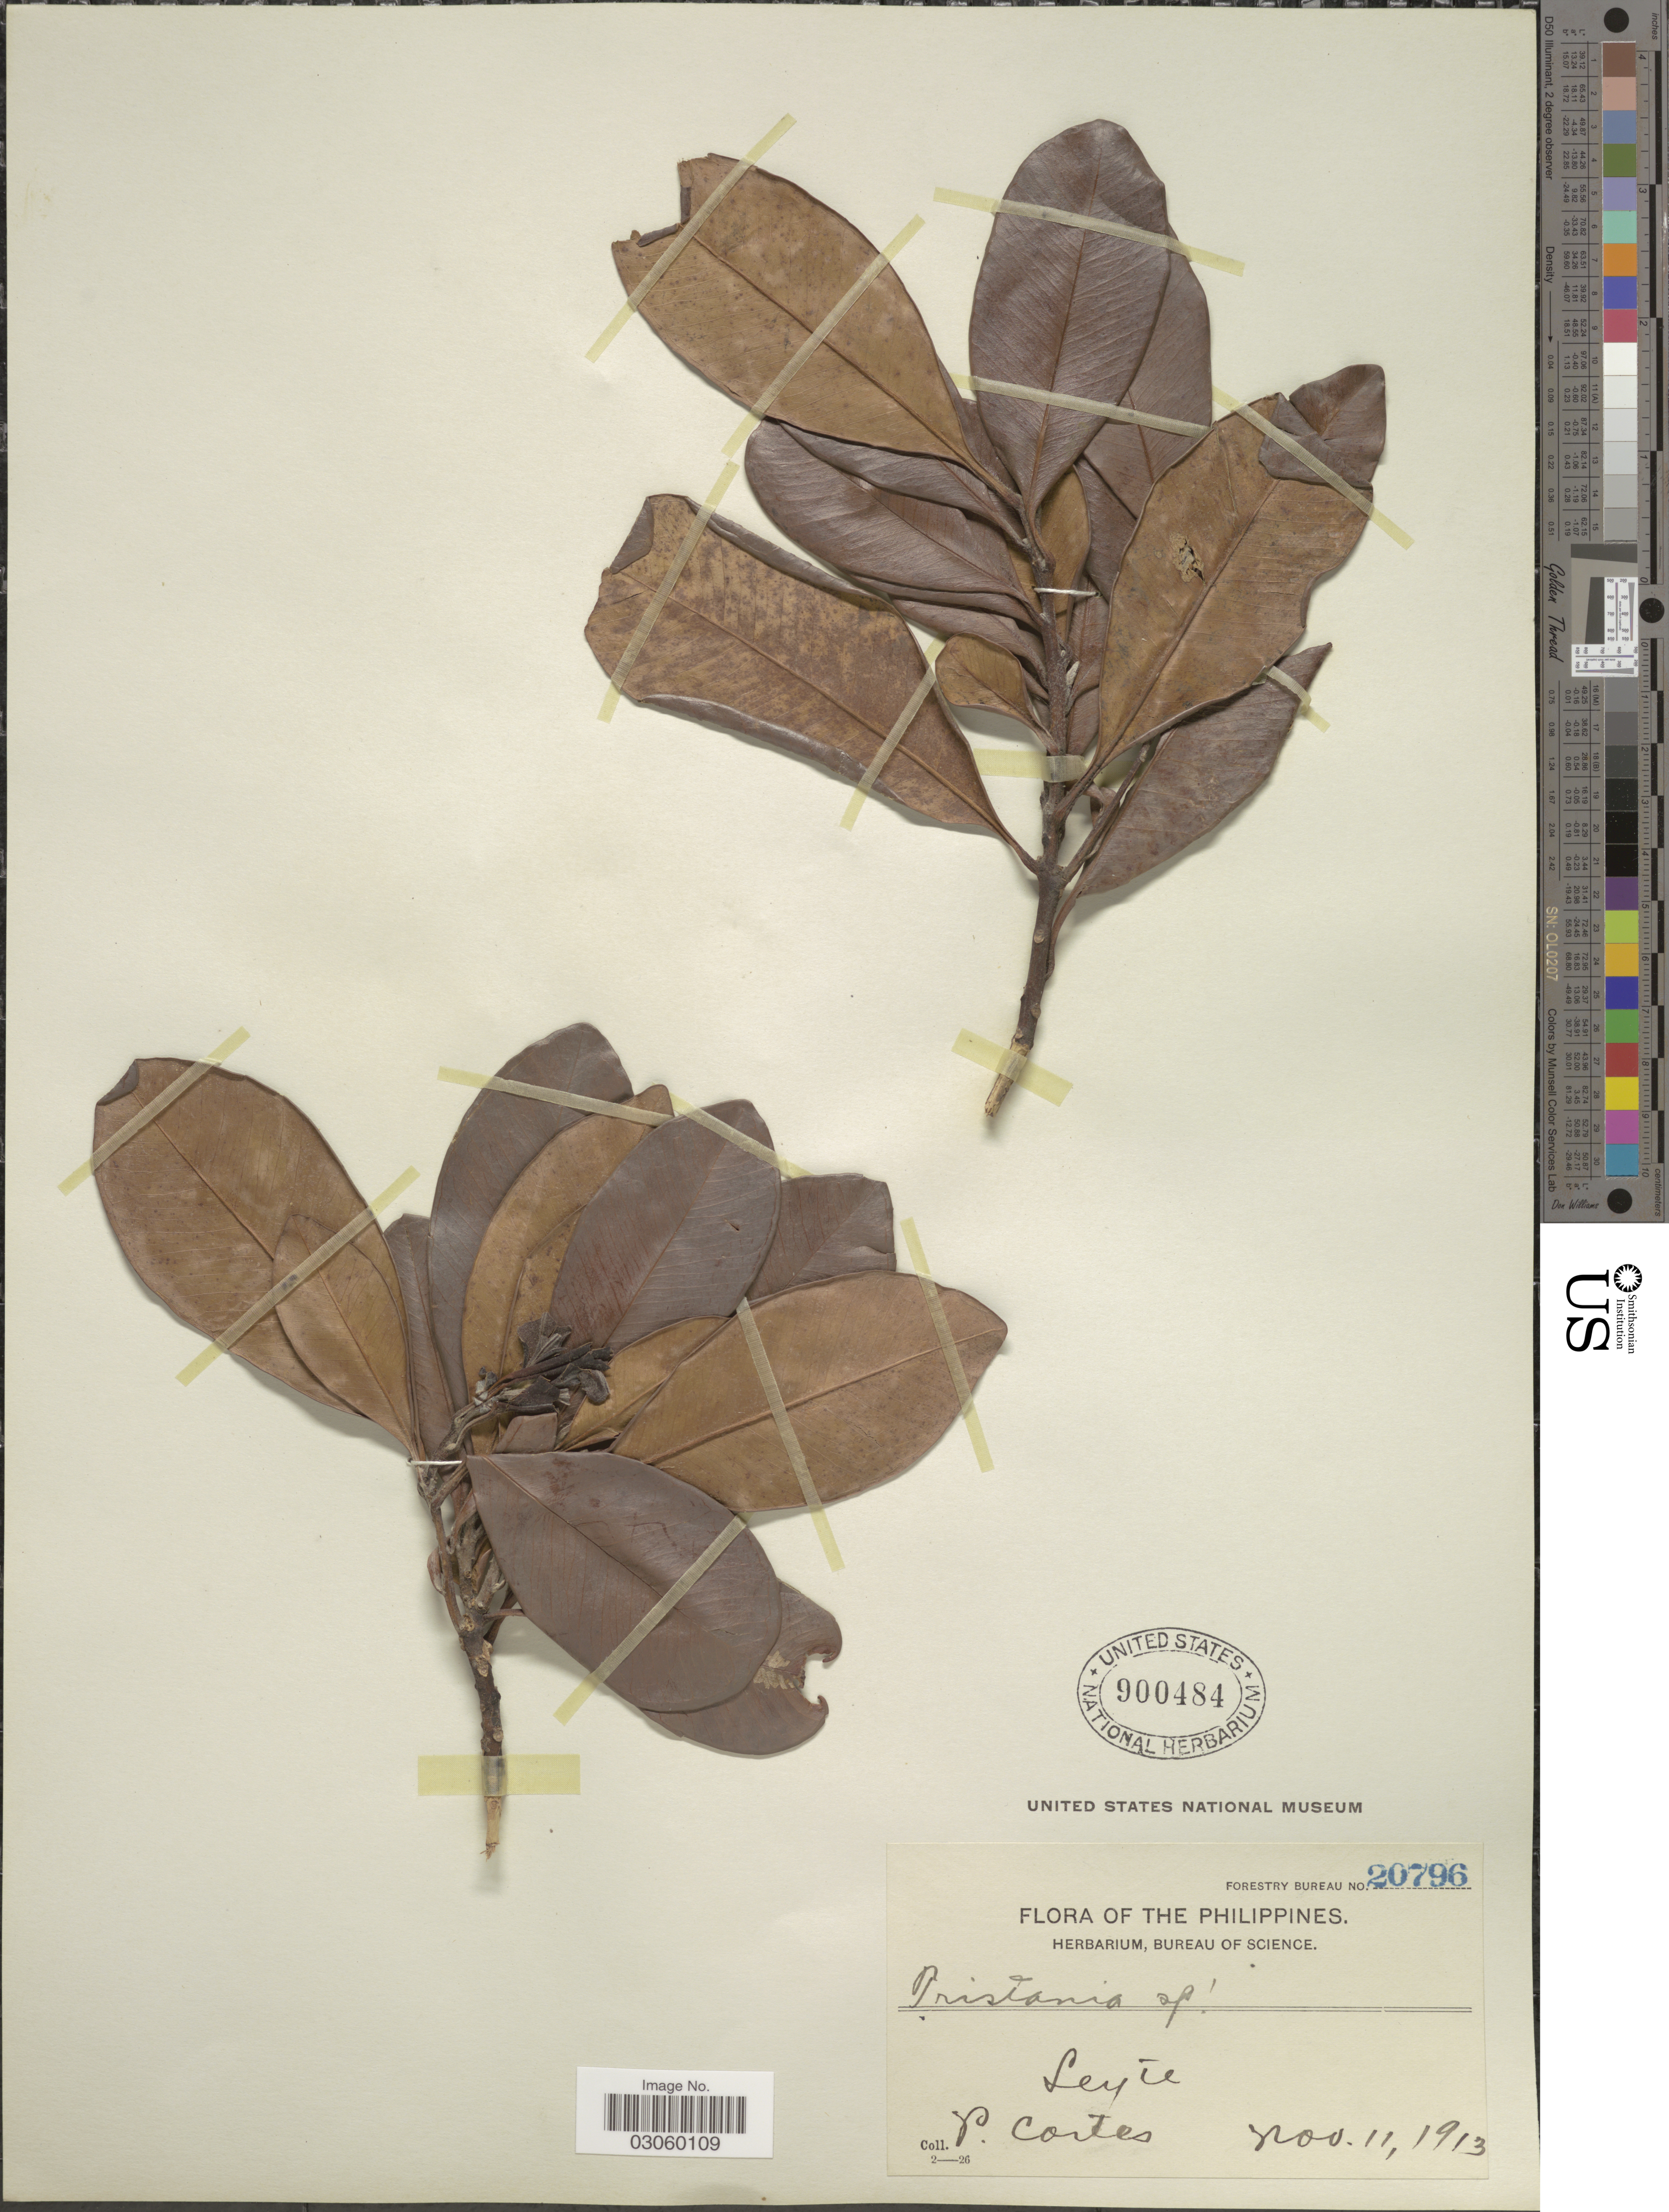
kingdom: Plantae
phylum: Tracheophyta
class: Magnoliopsida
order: Myrtales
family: Myrtaceae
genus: Tristaniopsis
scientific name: Tristaniopsis sp.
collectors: P. Cortes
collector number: Forestry Bureau 20796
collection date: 1913-11-11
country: Philippines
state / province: Eastern Visayas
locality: Leyte.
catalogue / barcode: US 900484